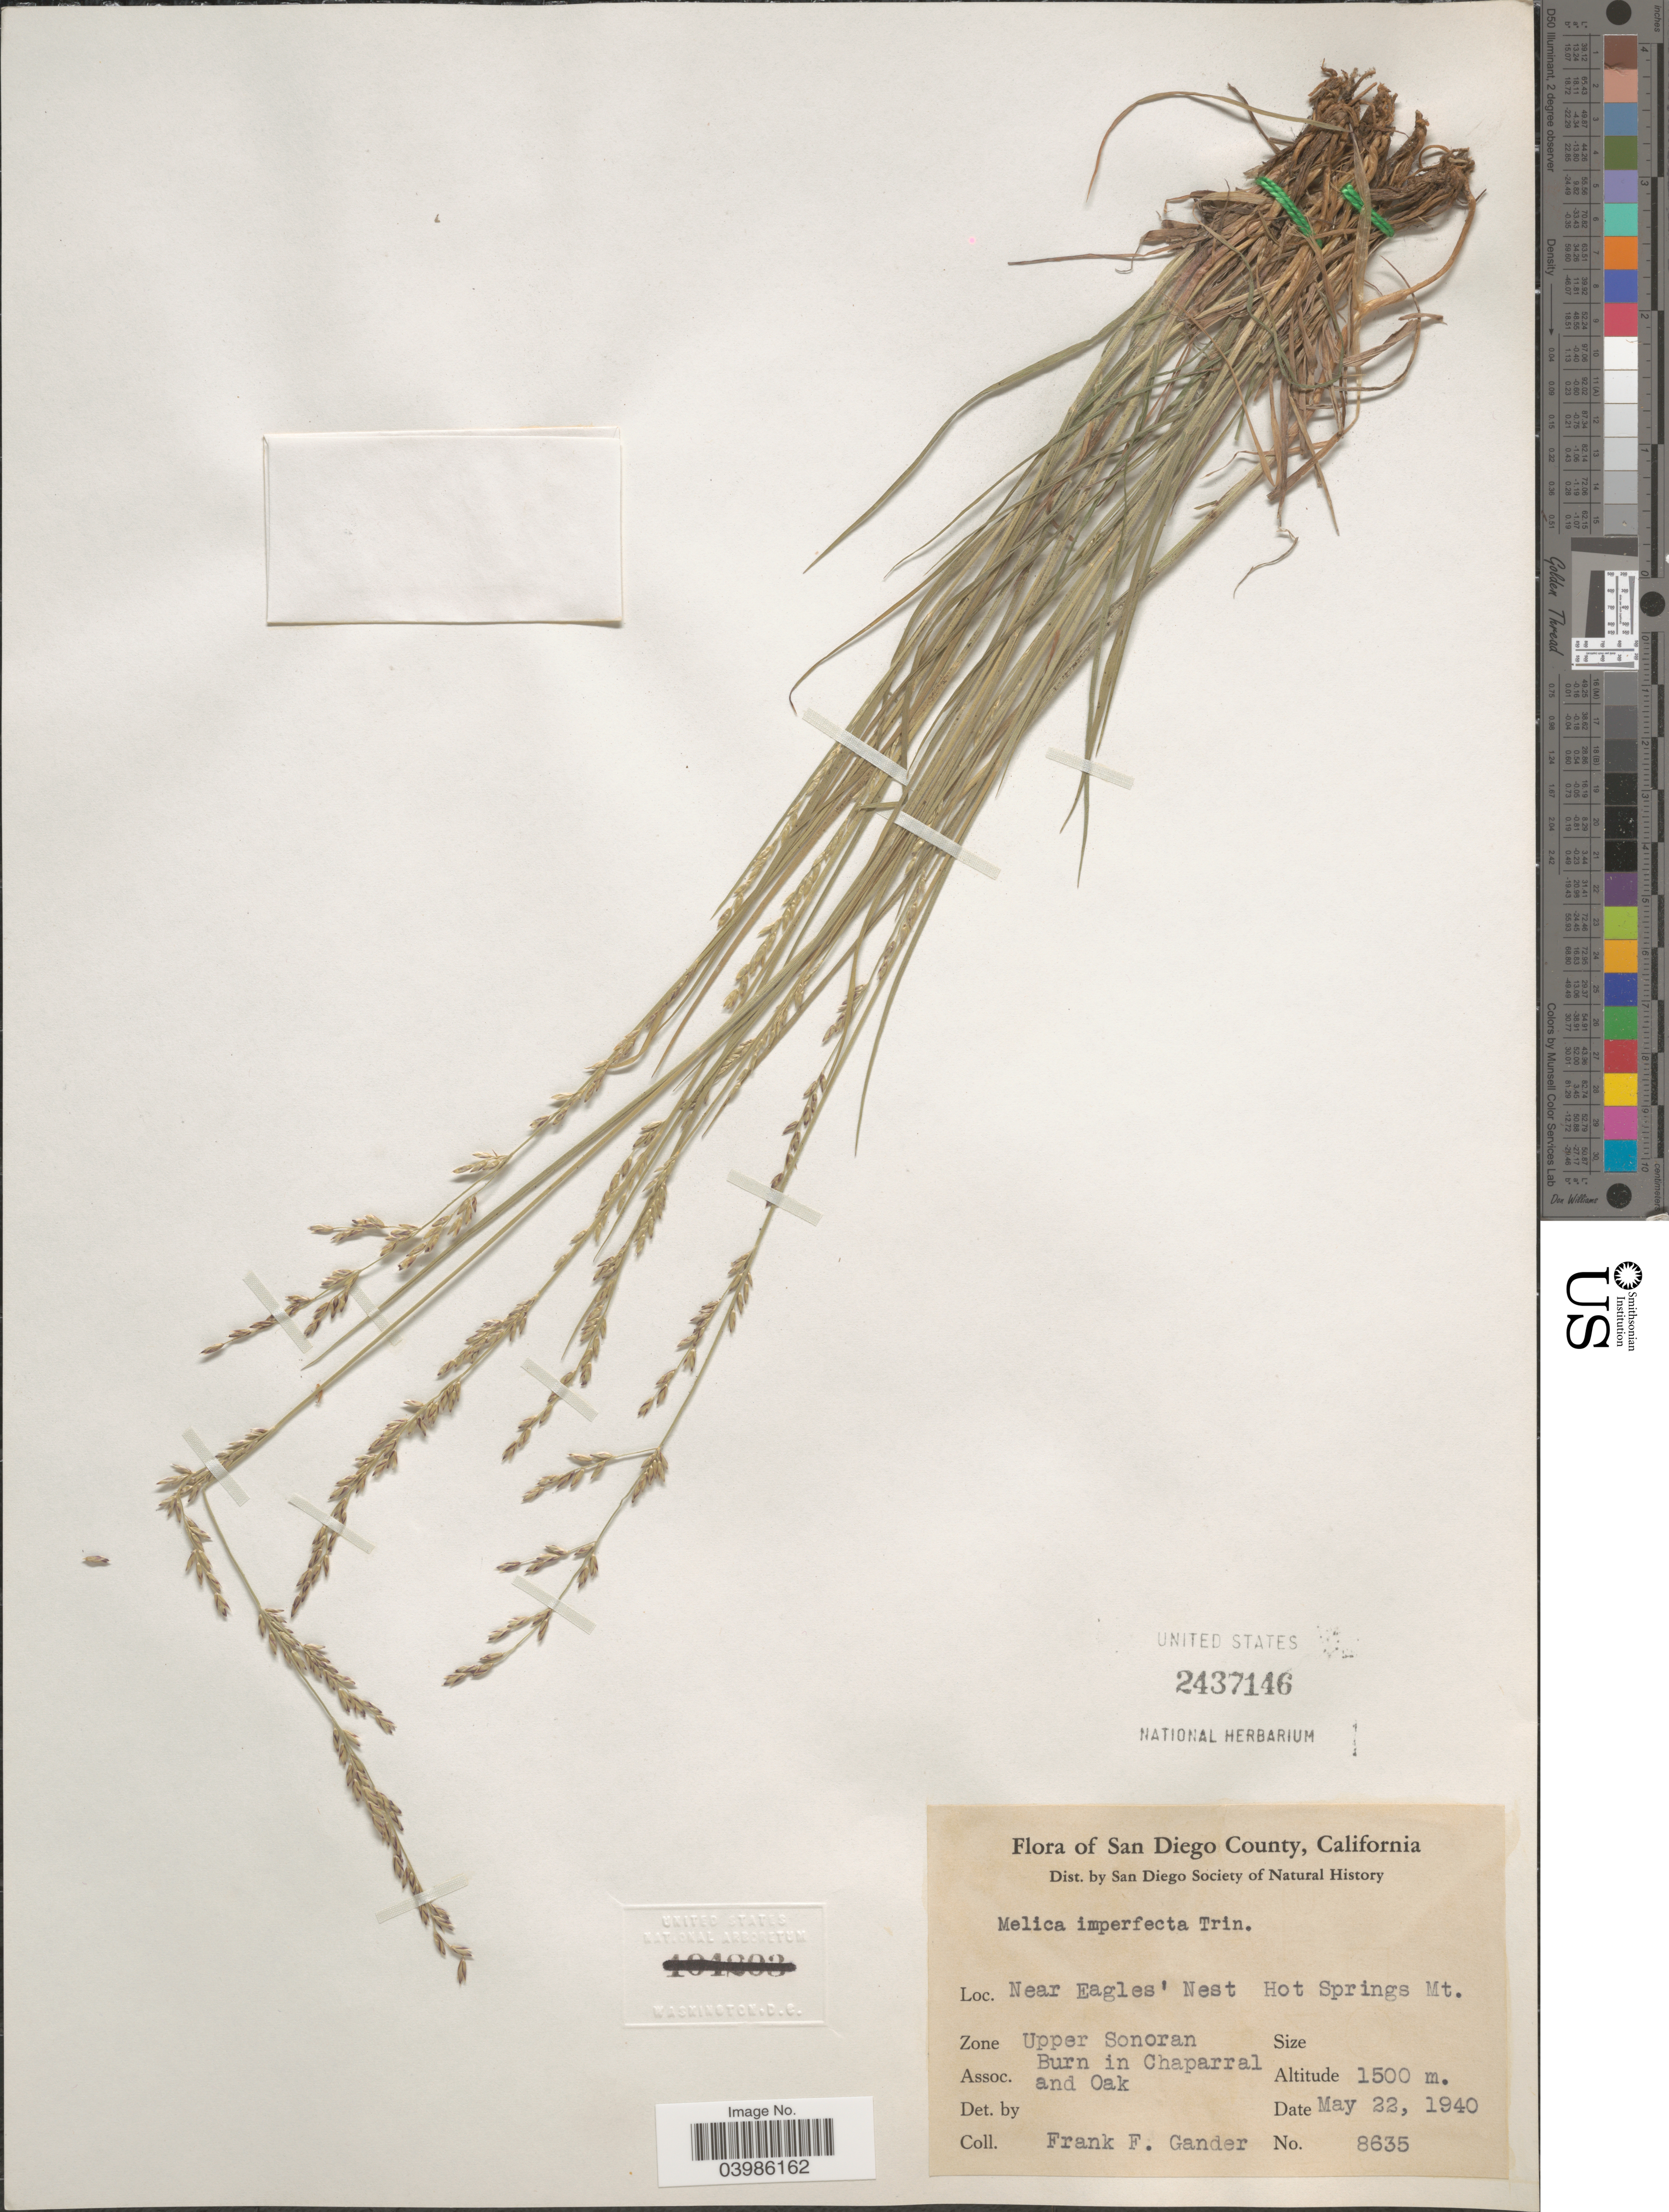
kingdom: Plantae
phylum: Tracheophyta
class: Liliopsida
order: Poales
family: Poaceae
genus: Melica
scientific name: Melica imperfecta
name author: Trin.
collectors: F. Gander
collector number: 8635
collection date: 1940-05-22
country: United States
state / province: California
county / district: San Diego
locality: San Diego County. Near Eagles' Nest Hot Springs Mt. Zone Upper Sonoran.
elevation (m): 1500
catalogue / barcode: US 2437146